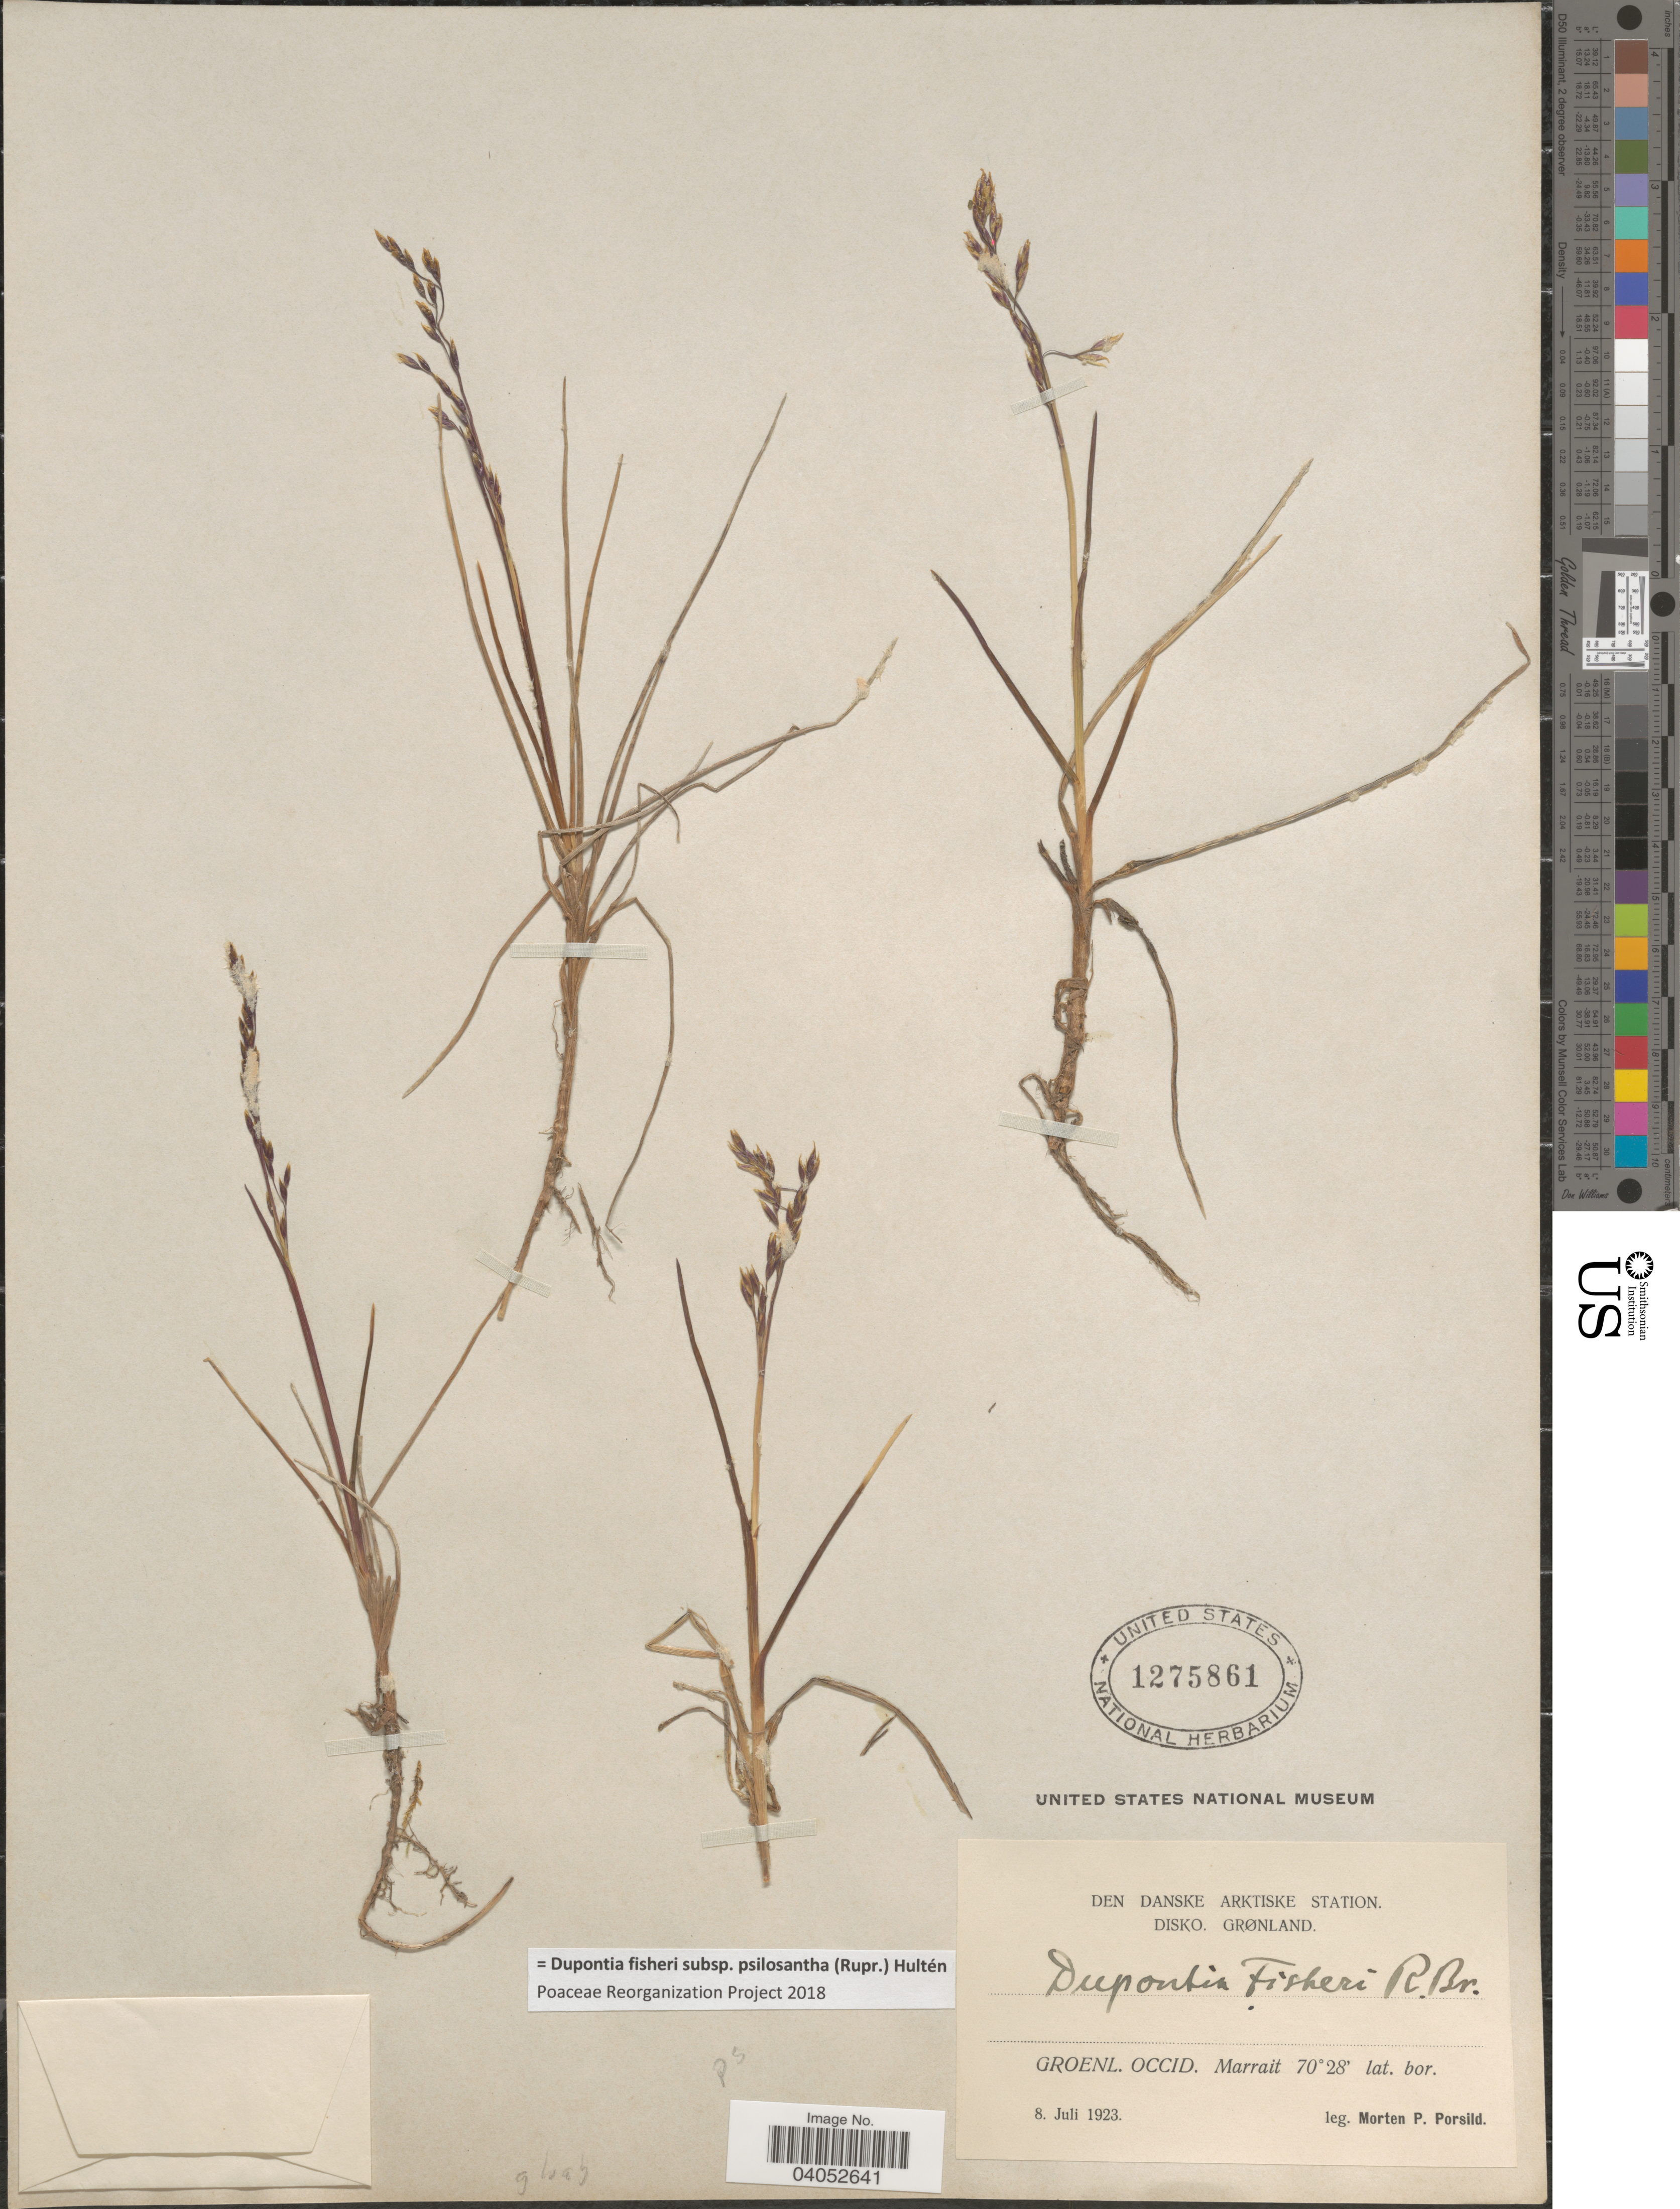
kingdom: Plantae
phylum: Tracheophyta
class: Liliopsida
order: Poales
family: Poaceae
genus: Dupontia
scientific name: Dupontia fisheri subsp. psilosantha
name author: (Rupr.) Hultén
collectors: M. P. Porsild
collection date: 1923-07-08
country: Greenland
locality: Den Danske Arktiske Station. Disko. Grønland. Groenl. Occid. Marrait.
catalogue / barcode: US 1275861